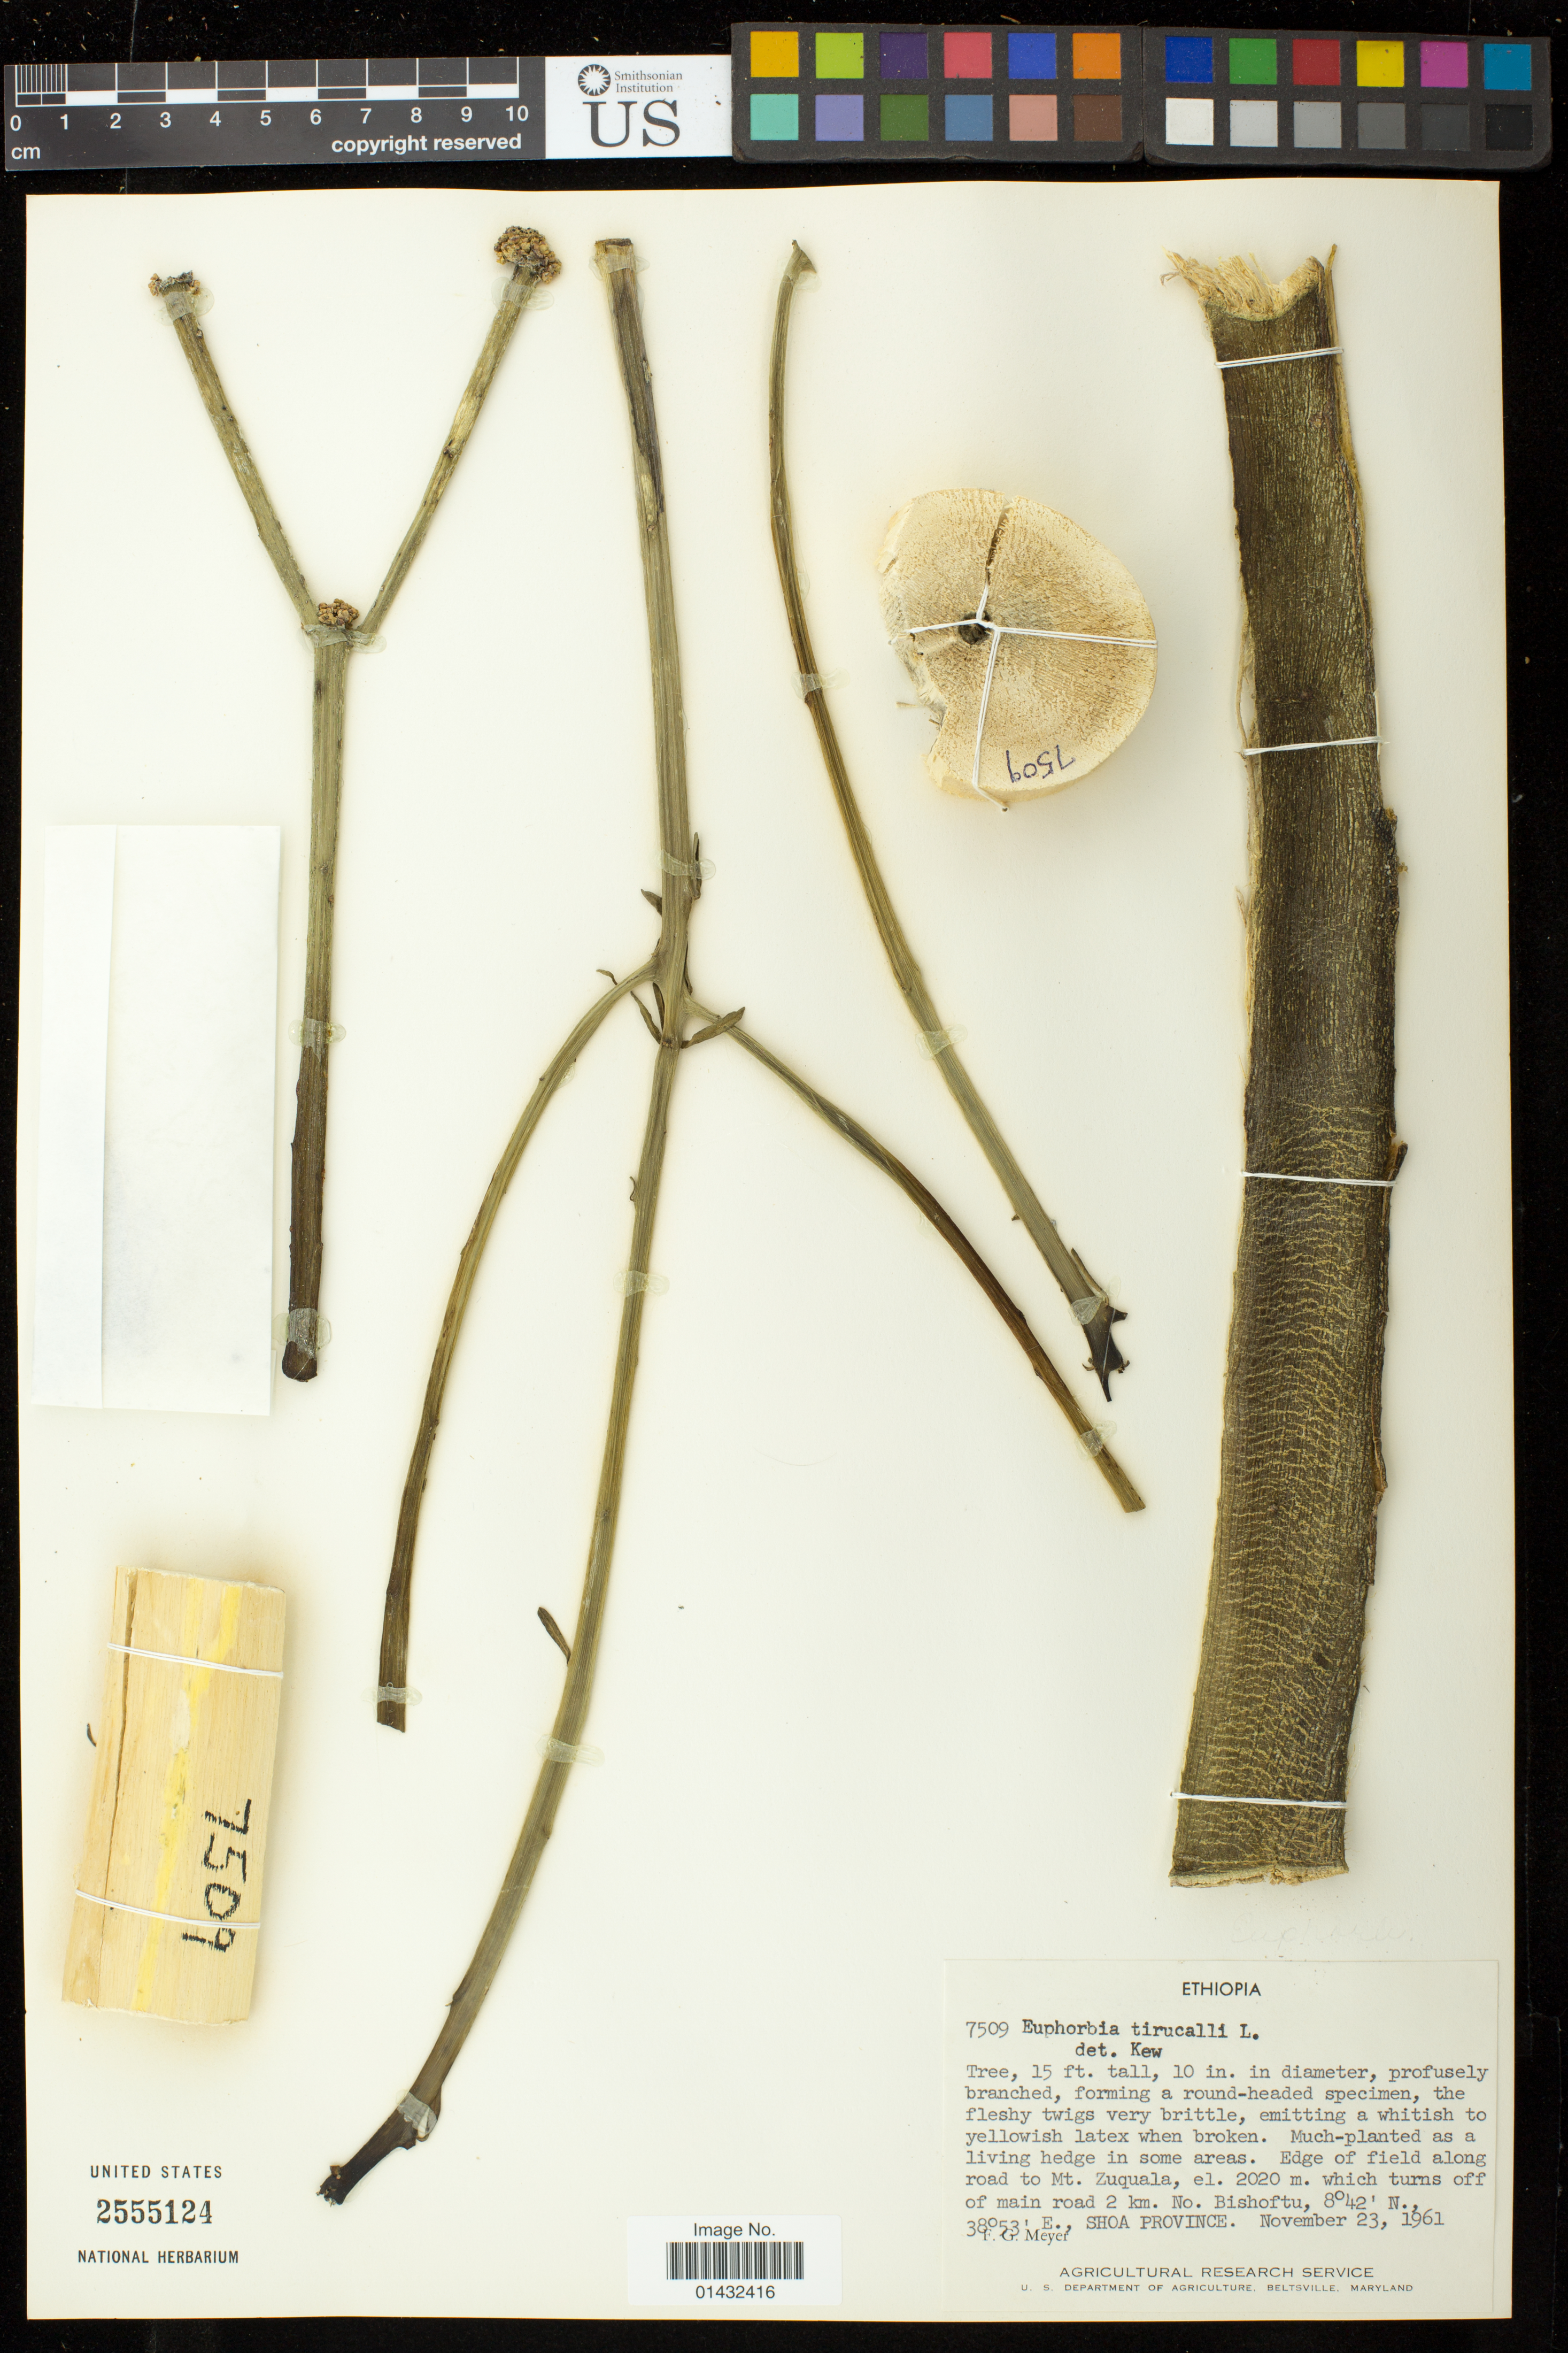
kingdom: Plantae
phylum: Tracheophyta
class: Magnoliopsida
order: Malpighiales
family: Euphorbiaceae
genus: Euphorbia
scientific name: Euphorbia tirucalli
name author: L.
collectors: F. G. Meyer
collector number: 7509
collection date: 1961-11-23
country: Ethiopia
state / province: Oromiya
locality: along road to Mt. Zuquala, which turns off of main road 2 km. No. Bishoftu; Shoa Province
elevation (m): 2020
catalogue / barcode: US 2555124